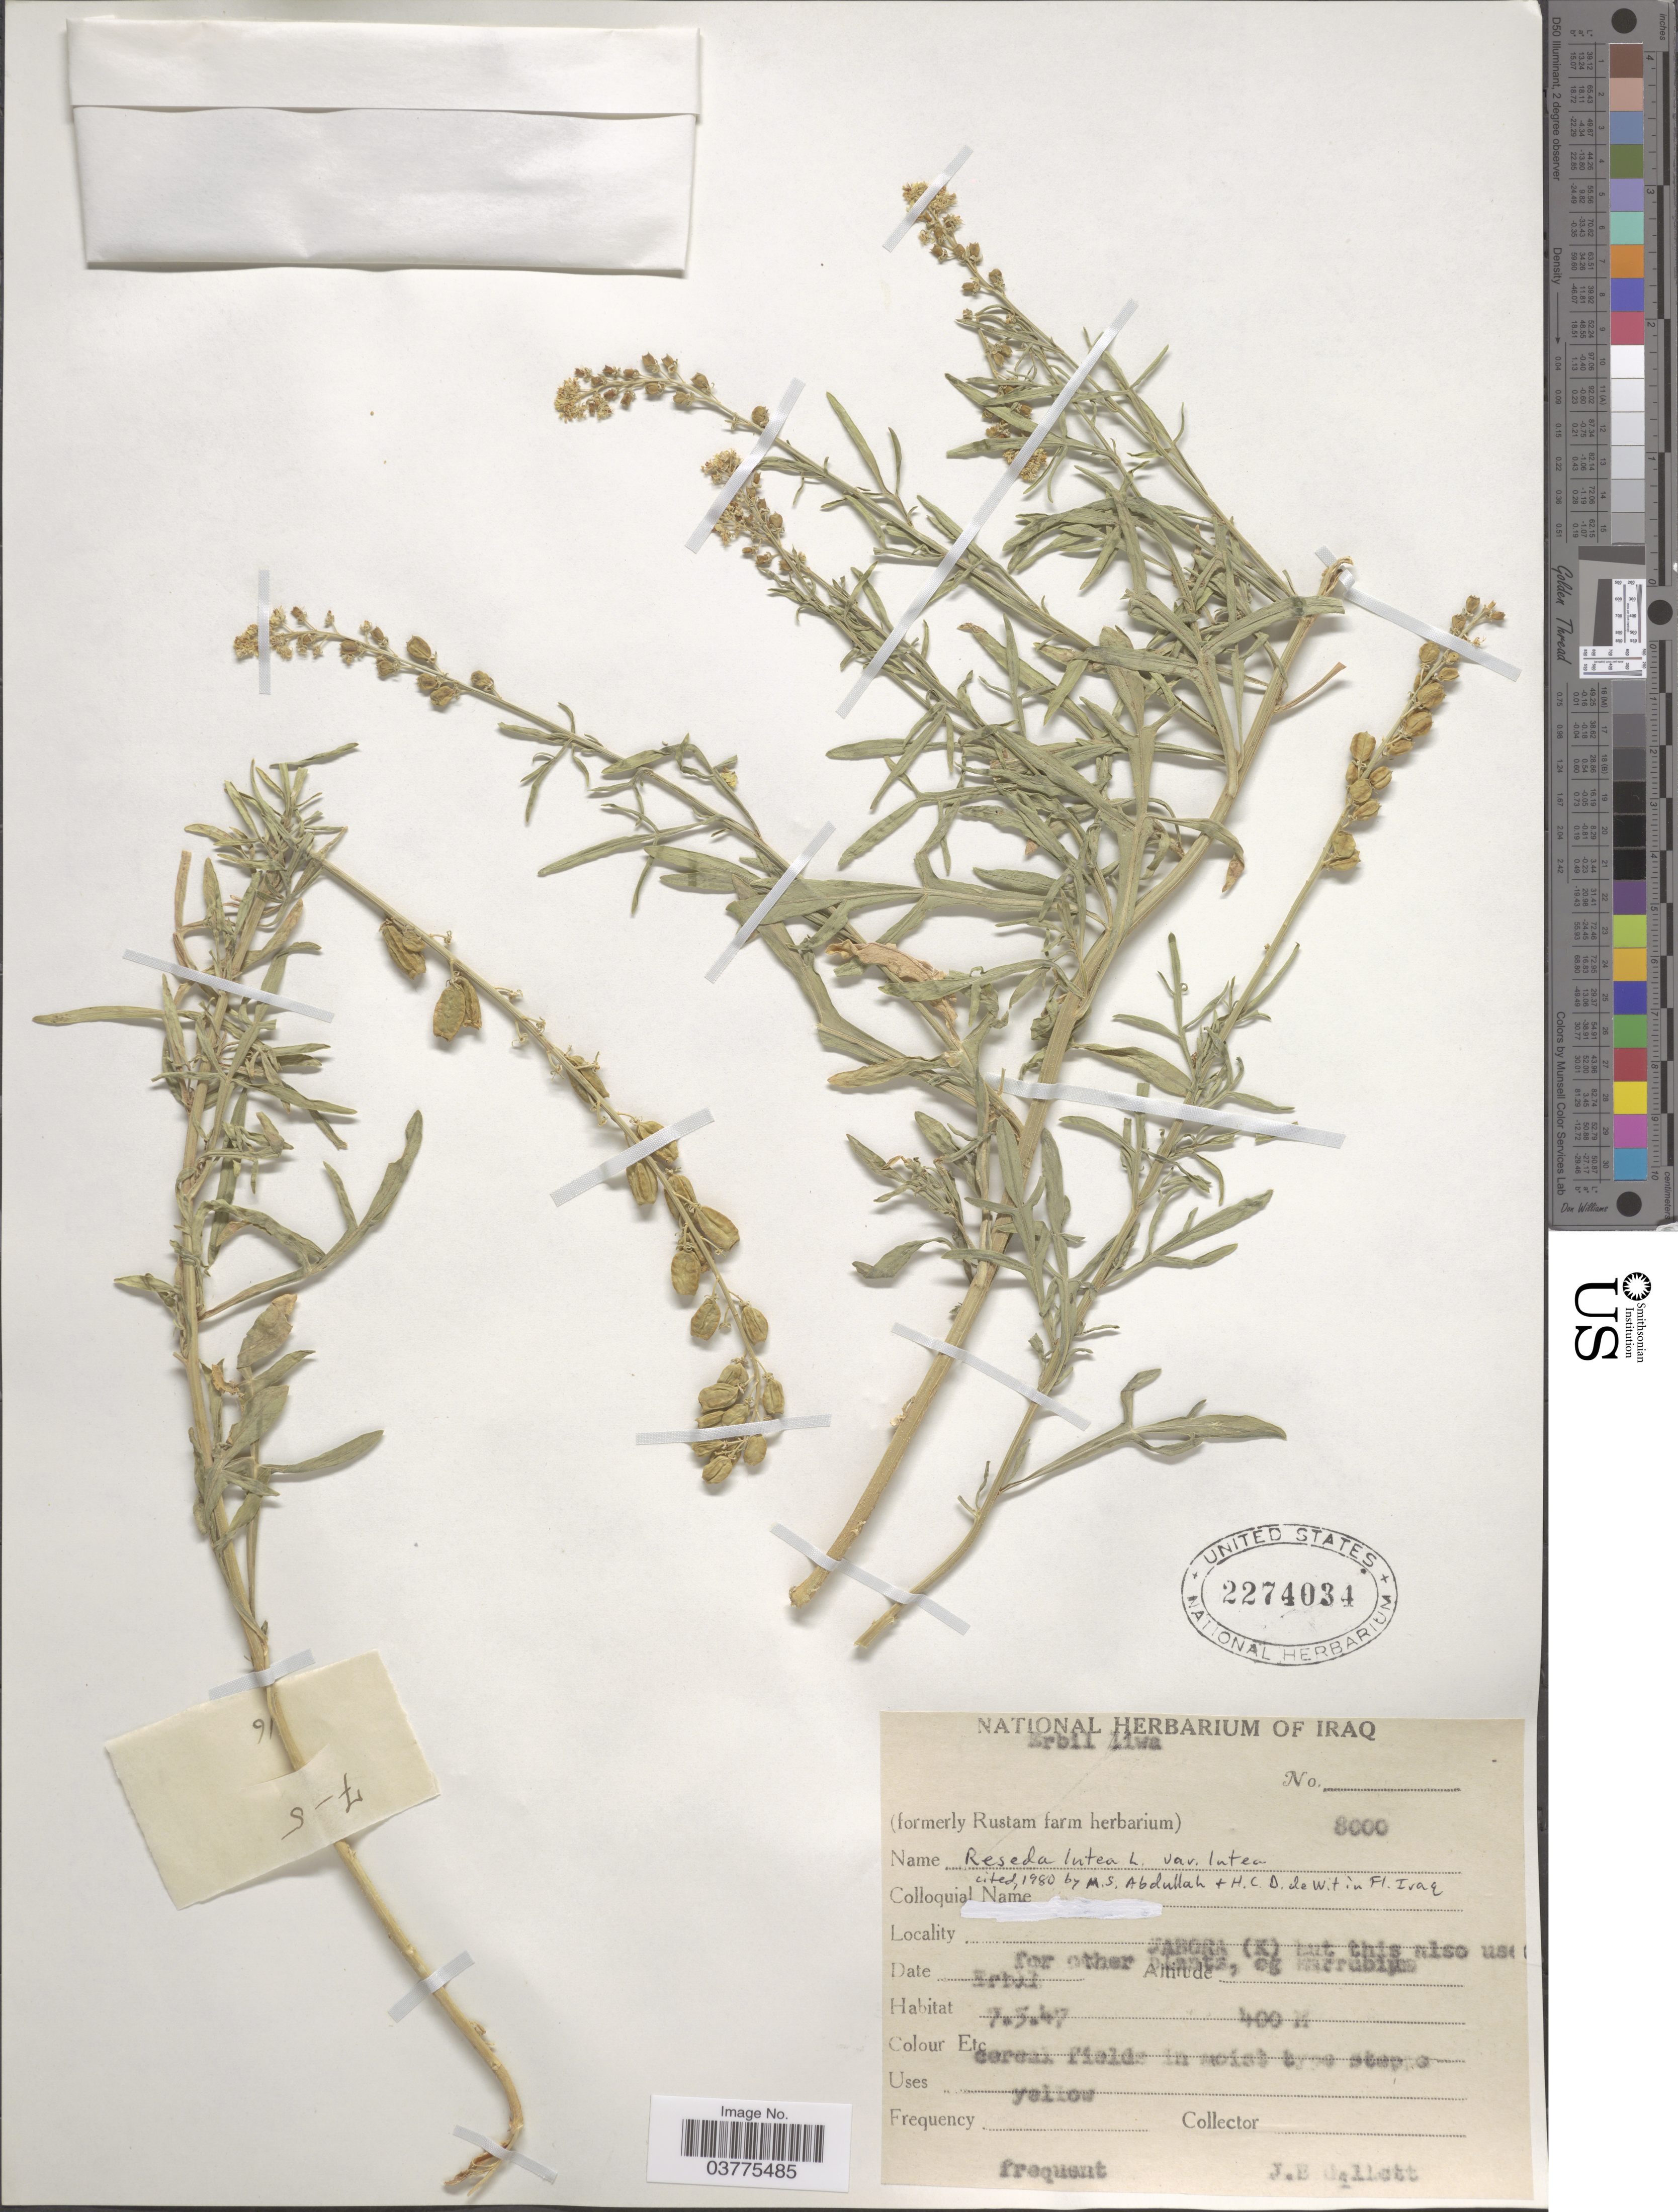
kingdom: Plantae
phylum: Tracheophyta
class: Magnoliopsida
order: Brassicales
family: Resedaceae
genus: Reseda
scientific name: Reseda lutea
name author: L.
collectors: J. B. Gillett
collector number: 8000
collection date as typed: Transcribed d/m/y: 7/5/47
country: Iraq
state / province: Arbīl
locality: Erbil liwa. Erbil.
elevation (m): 400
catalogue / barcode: US 2274034